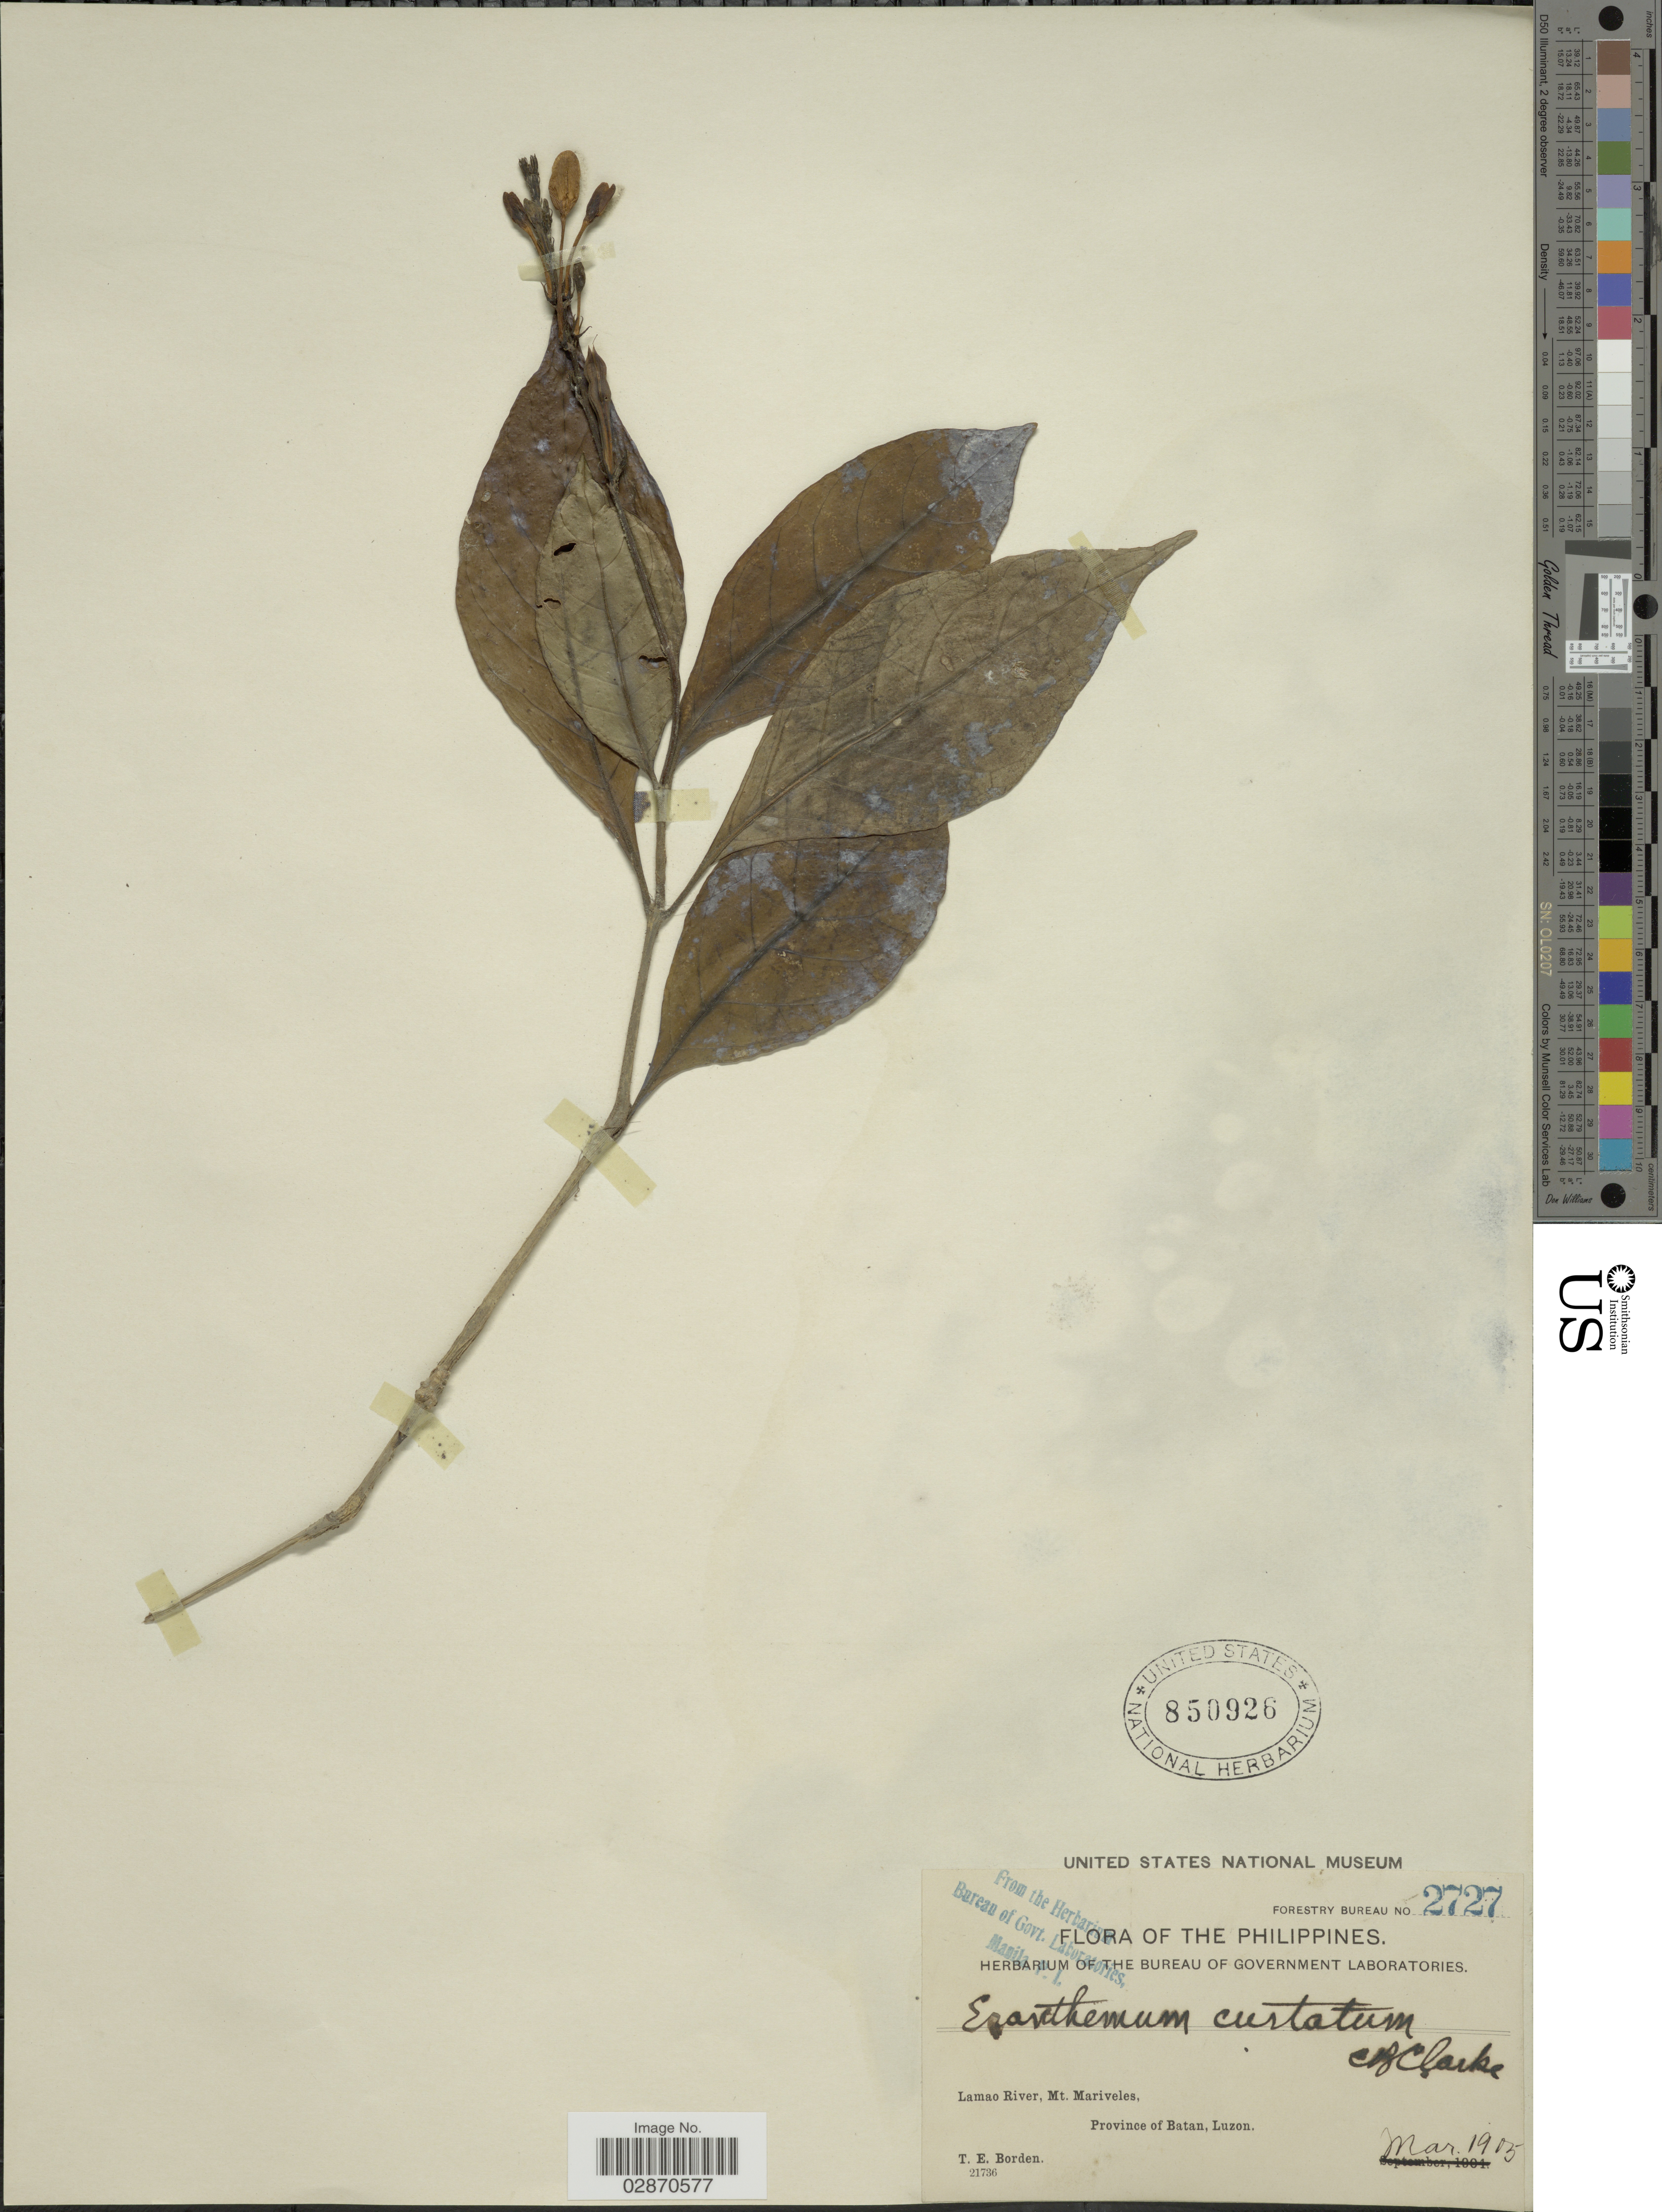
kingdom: Plantae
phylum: Tracheophyta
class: Magnoliopsida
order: Lamiales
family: Acanthaceae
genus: Pseuderanthemum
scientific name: Pseuderanthemum curtatum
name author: Merr.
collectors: T. E. Borden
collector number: Forestry Bureau 2727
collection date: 1905-03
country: Philippines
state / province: Cagayan Valley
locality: Lamao River, Mt. Mariveles, Province of Batan, Luzon.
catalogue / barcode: US 850926